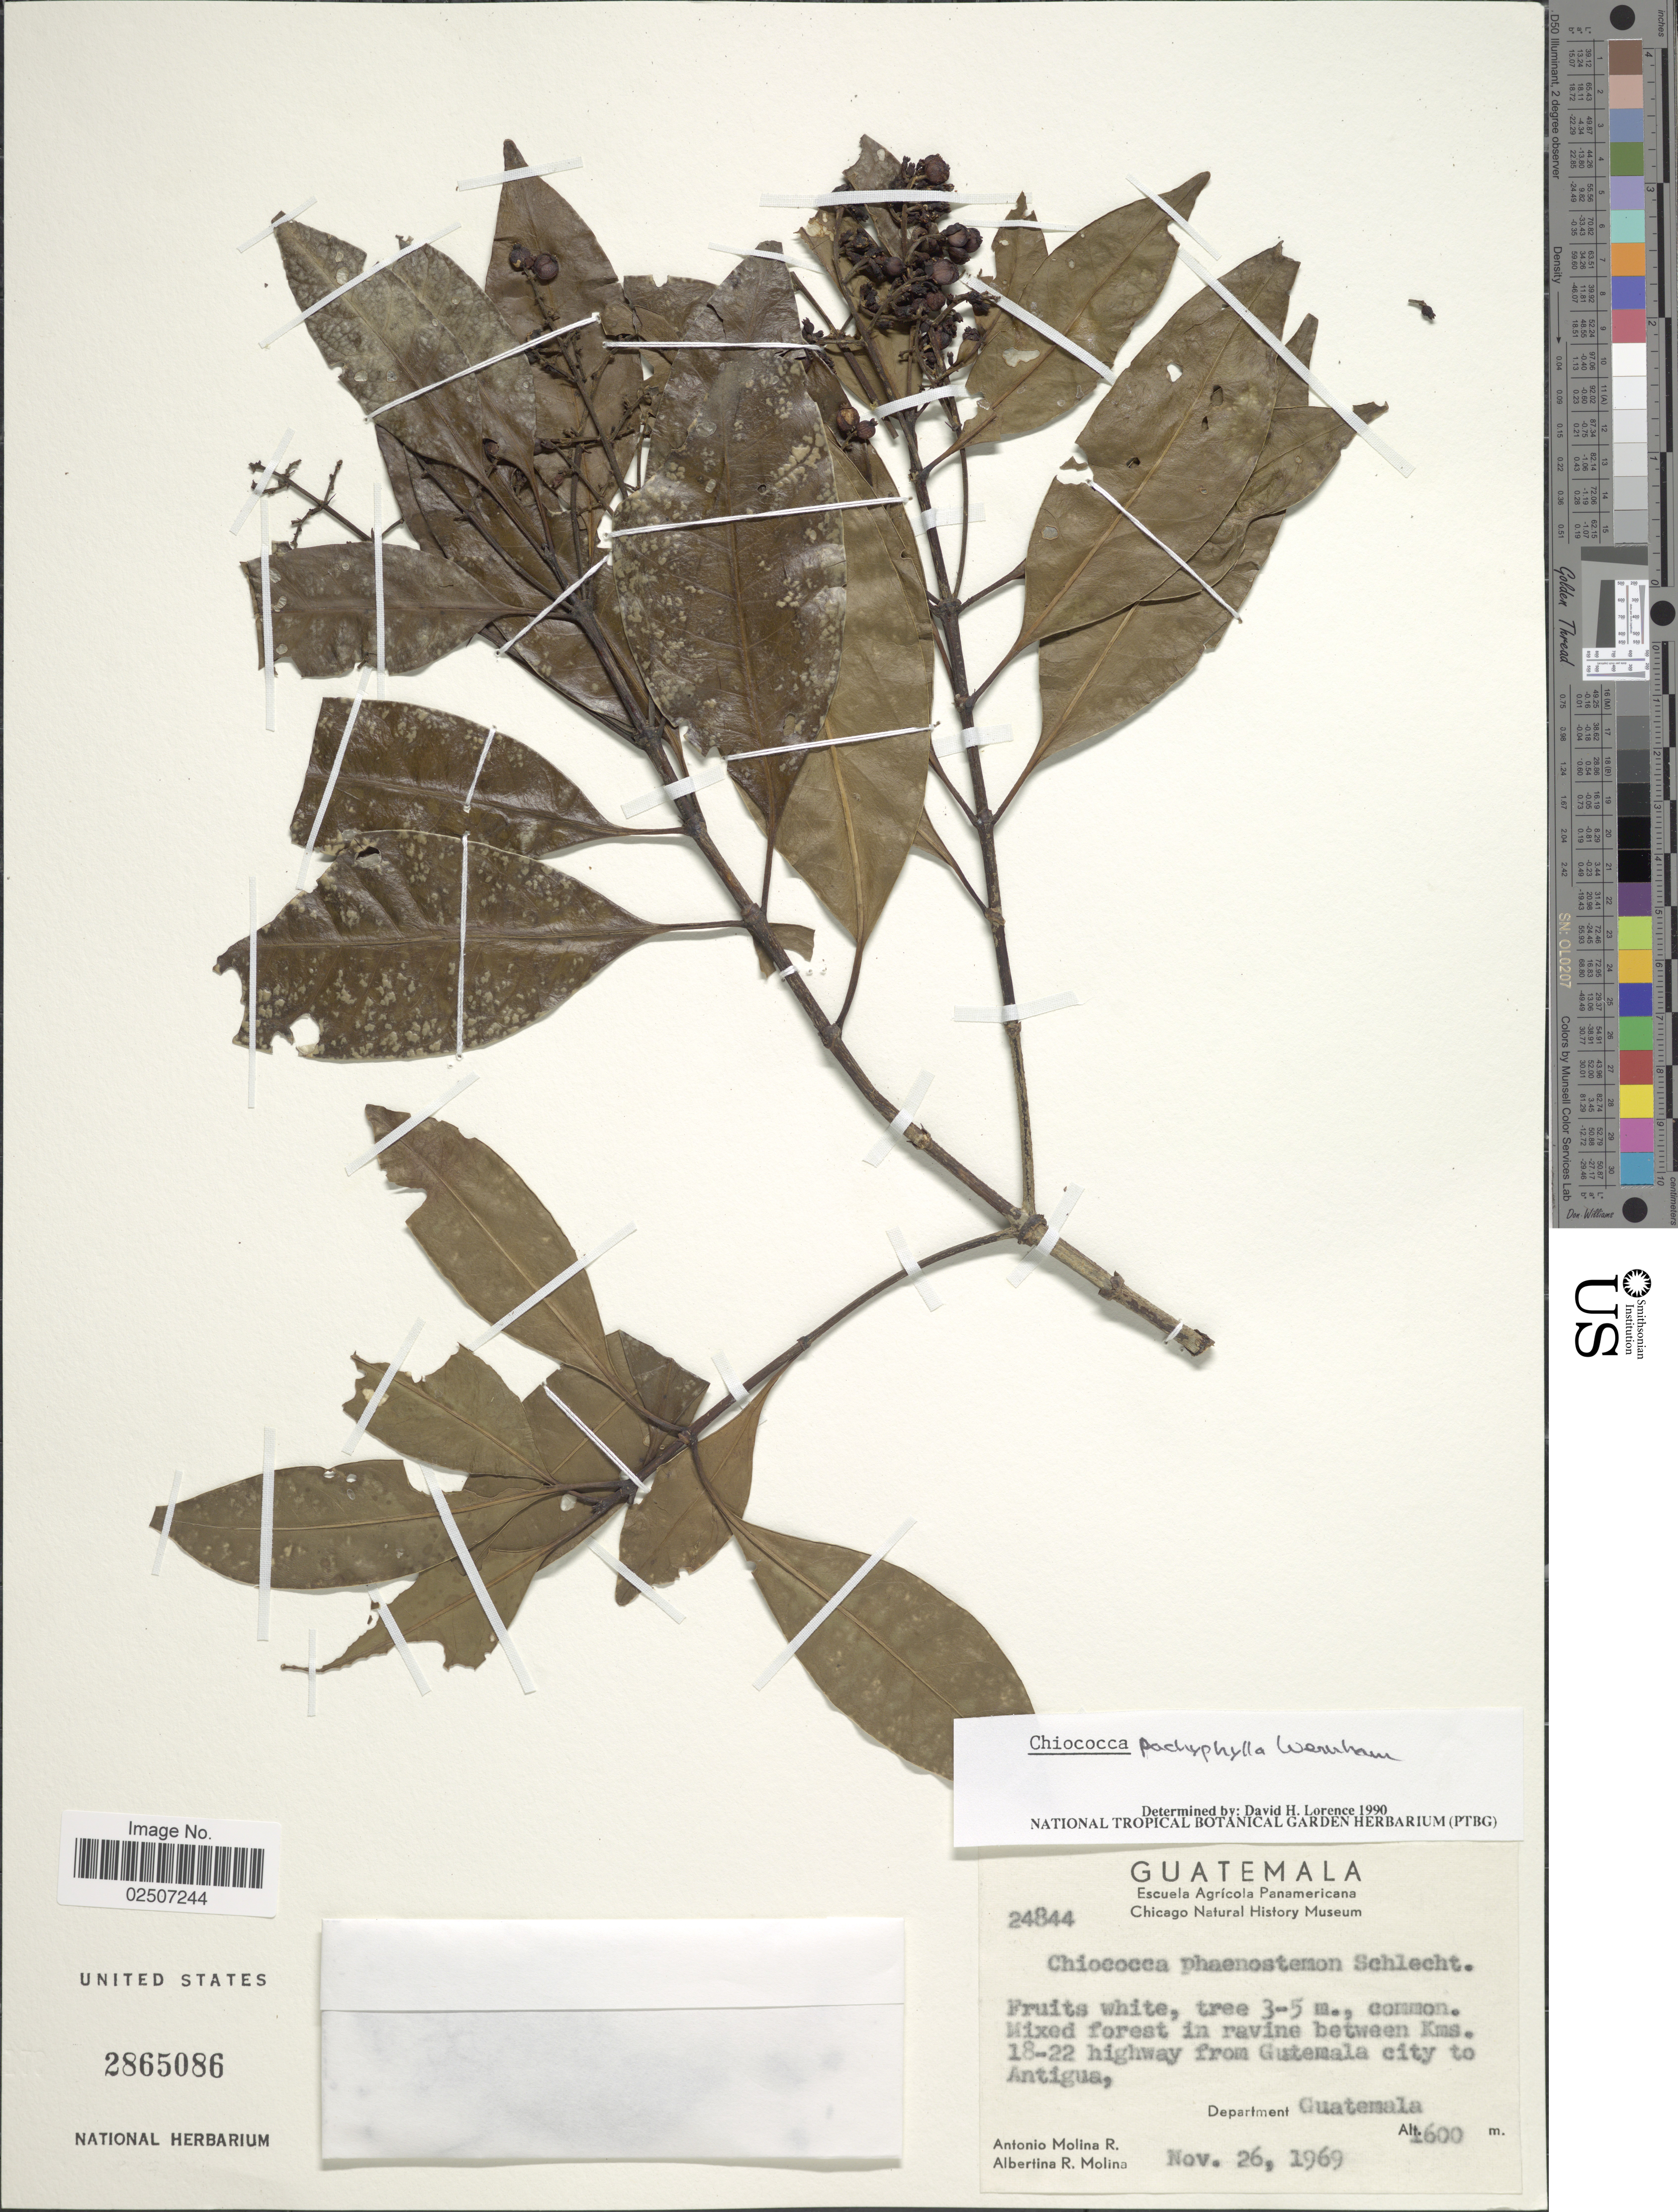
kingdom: Plantae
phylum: Tracheophyta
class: Magnoliopsida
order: Gentianales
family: Rubiaceae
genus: Chiococca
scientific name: Chiococca pachyphylla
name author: Wernham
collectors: A. Molina R. & A. R. Molina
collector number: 24844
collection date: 1969-11-26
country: Guatemala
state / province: Guatemala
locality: Mixed forest in ravine between Kms. 18-22 highway from Gutemala city to Antigua, Department Guatemala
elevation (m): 1600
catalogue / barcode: US 2865086